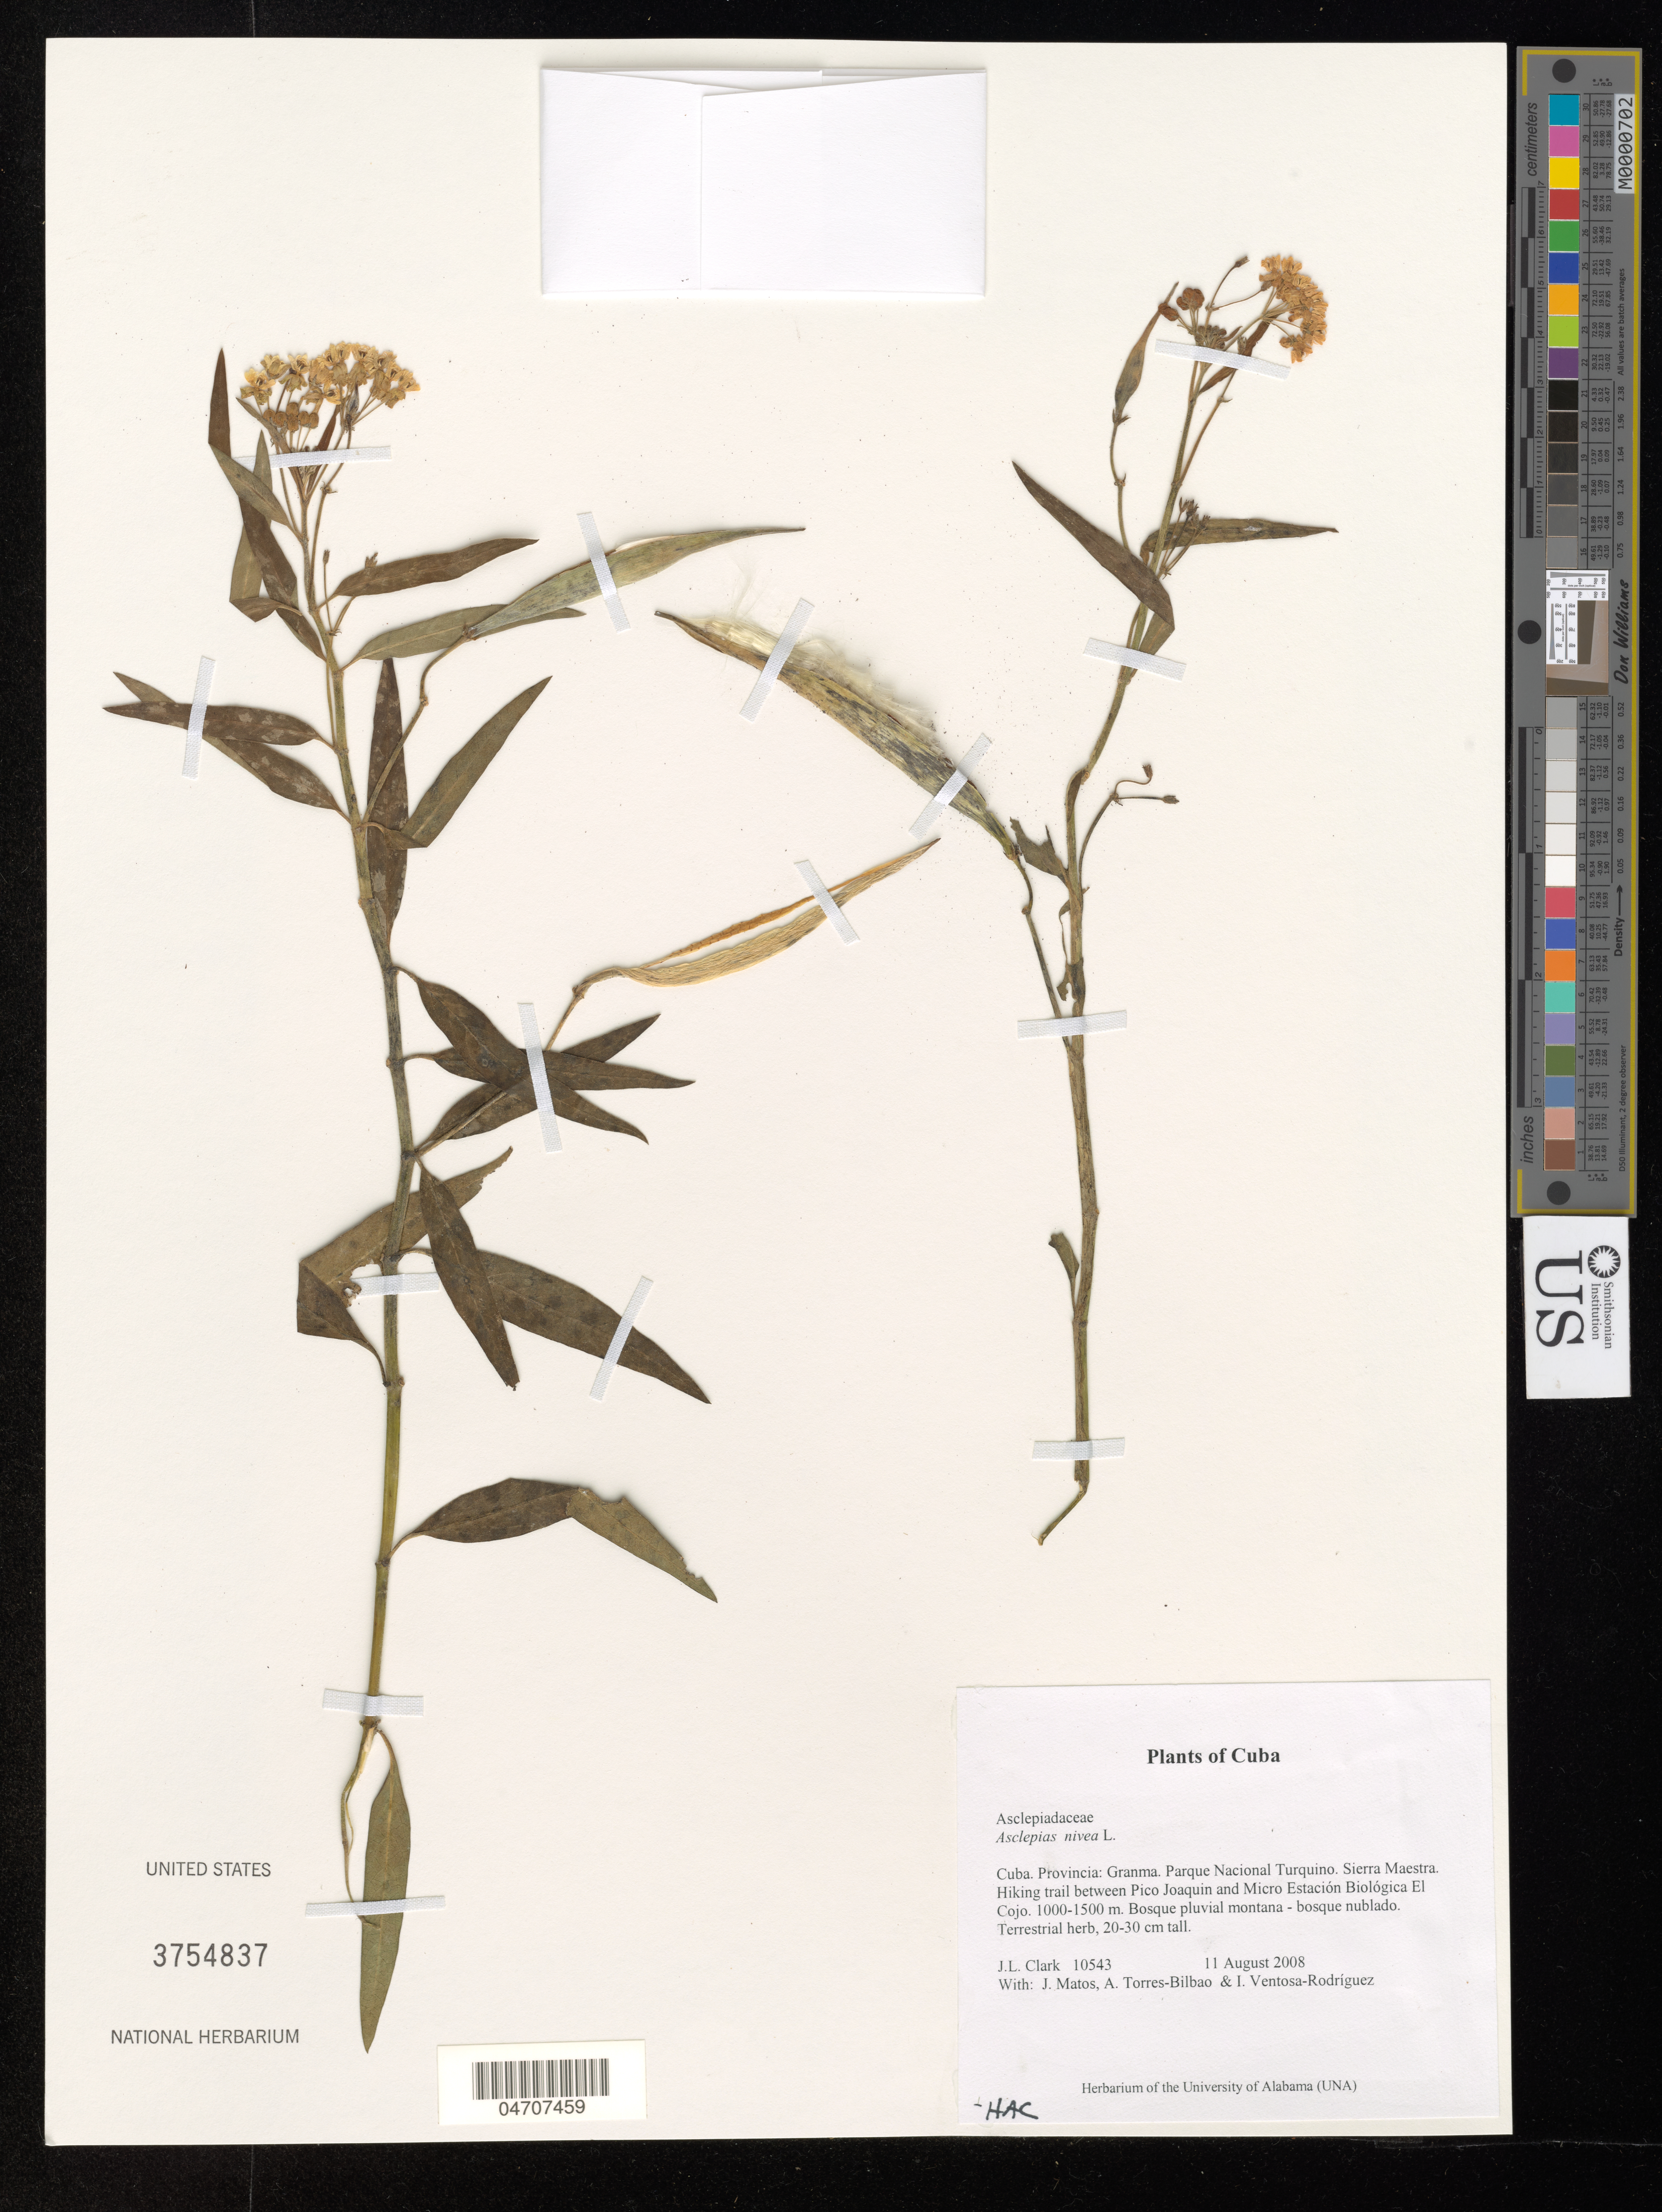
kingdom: Plantae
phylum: Tracheophyta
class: Magnoliopsida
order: Gentianales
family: Apocynaceae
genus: Asclepias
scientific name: Asclepias nivea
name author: L.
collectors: J. L. Clark, J. Matos, A. Torres-Bilbao & A. Hewitt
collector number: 10543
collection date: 2008-08-11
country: Cuba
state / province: Granma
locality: Parque Nacional Turquino. Sierra Maestra. Hiking trail between Pico Joaquin and Micro Estación Biológica El Cojo.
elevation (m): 1000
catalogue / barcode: US 3754837